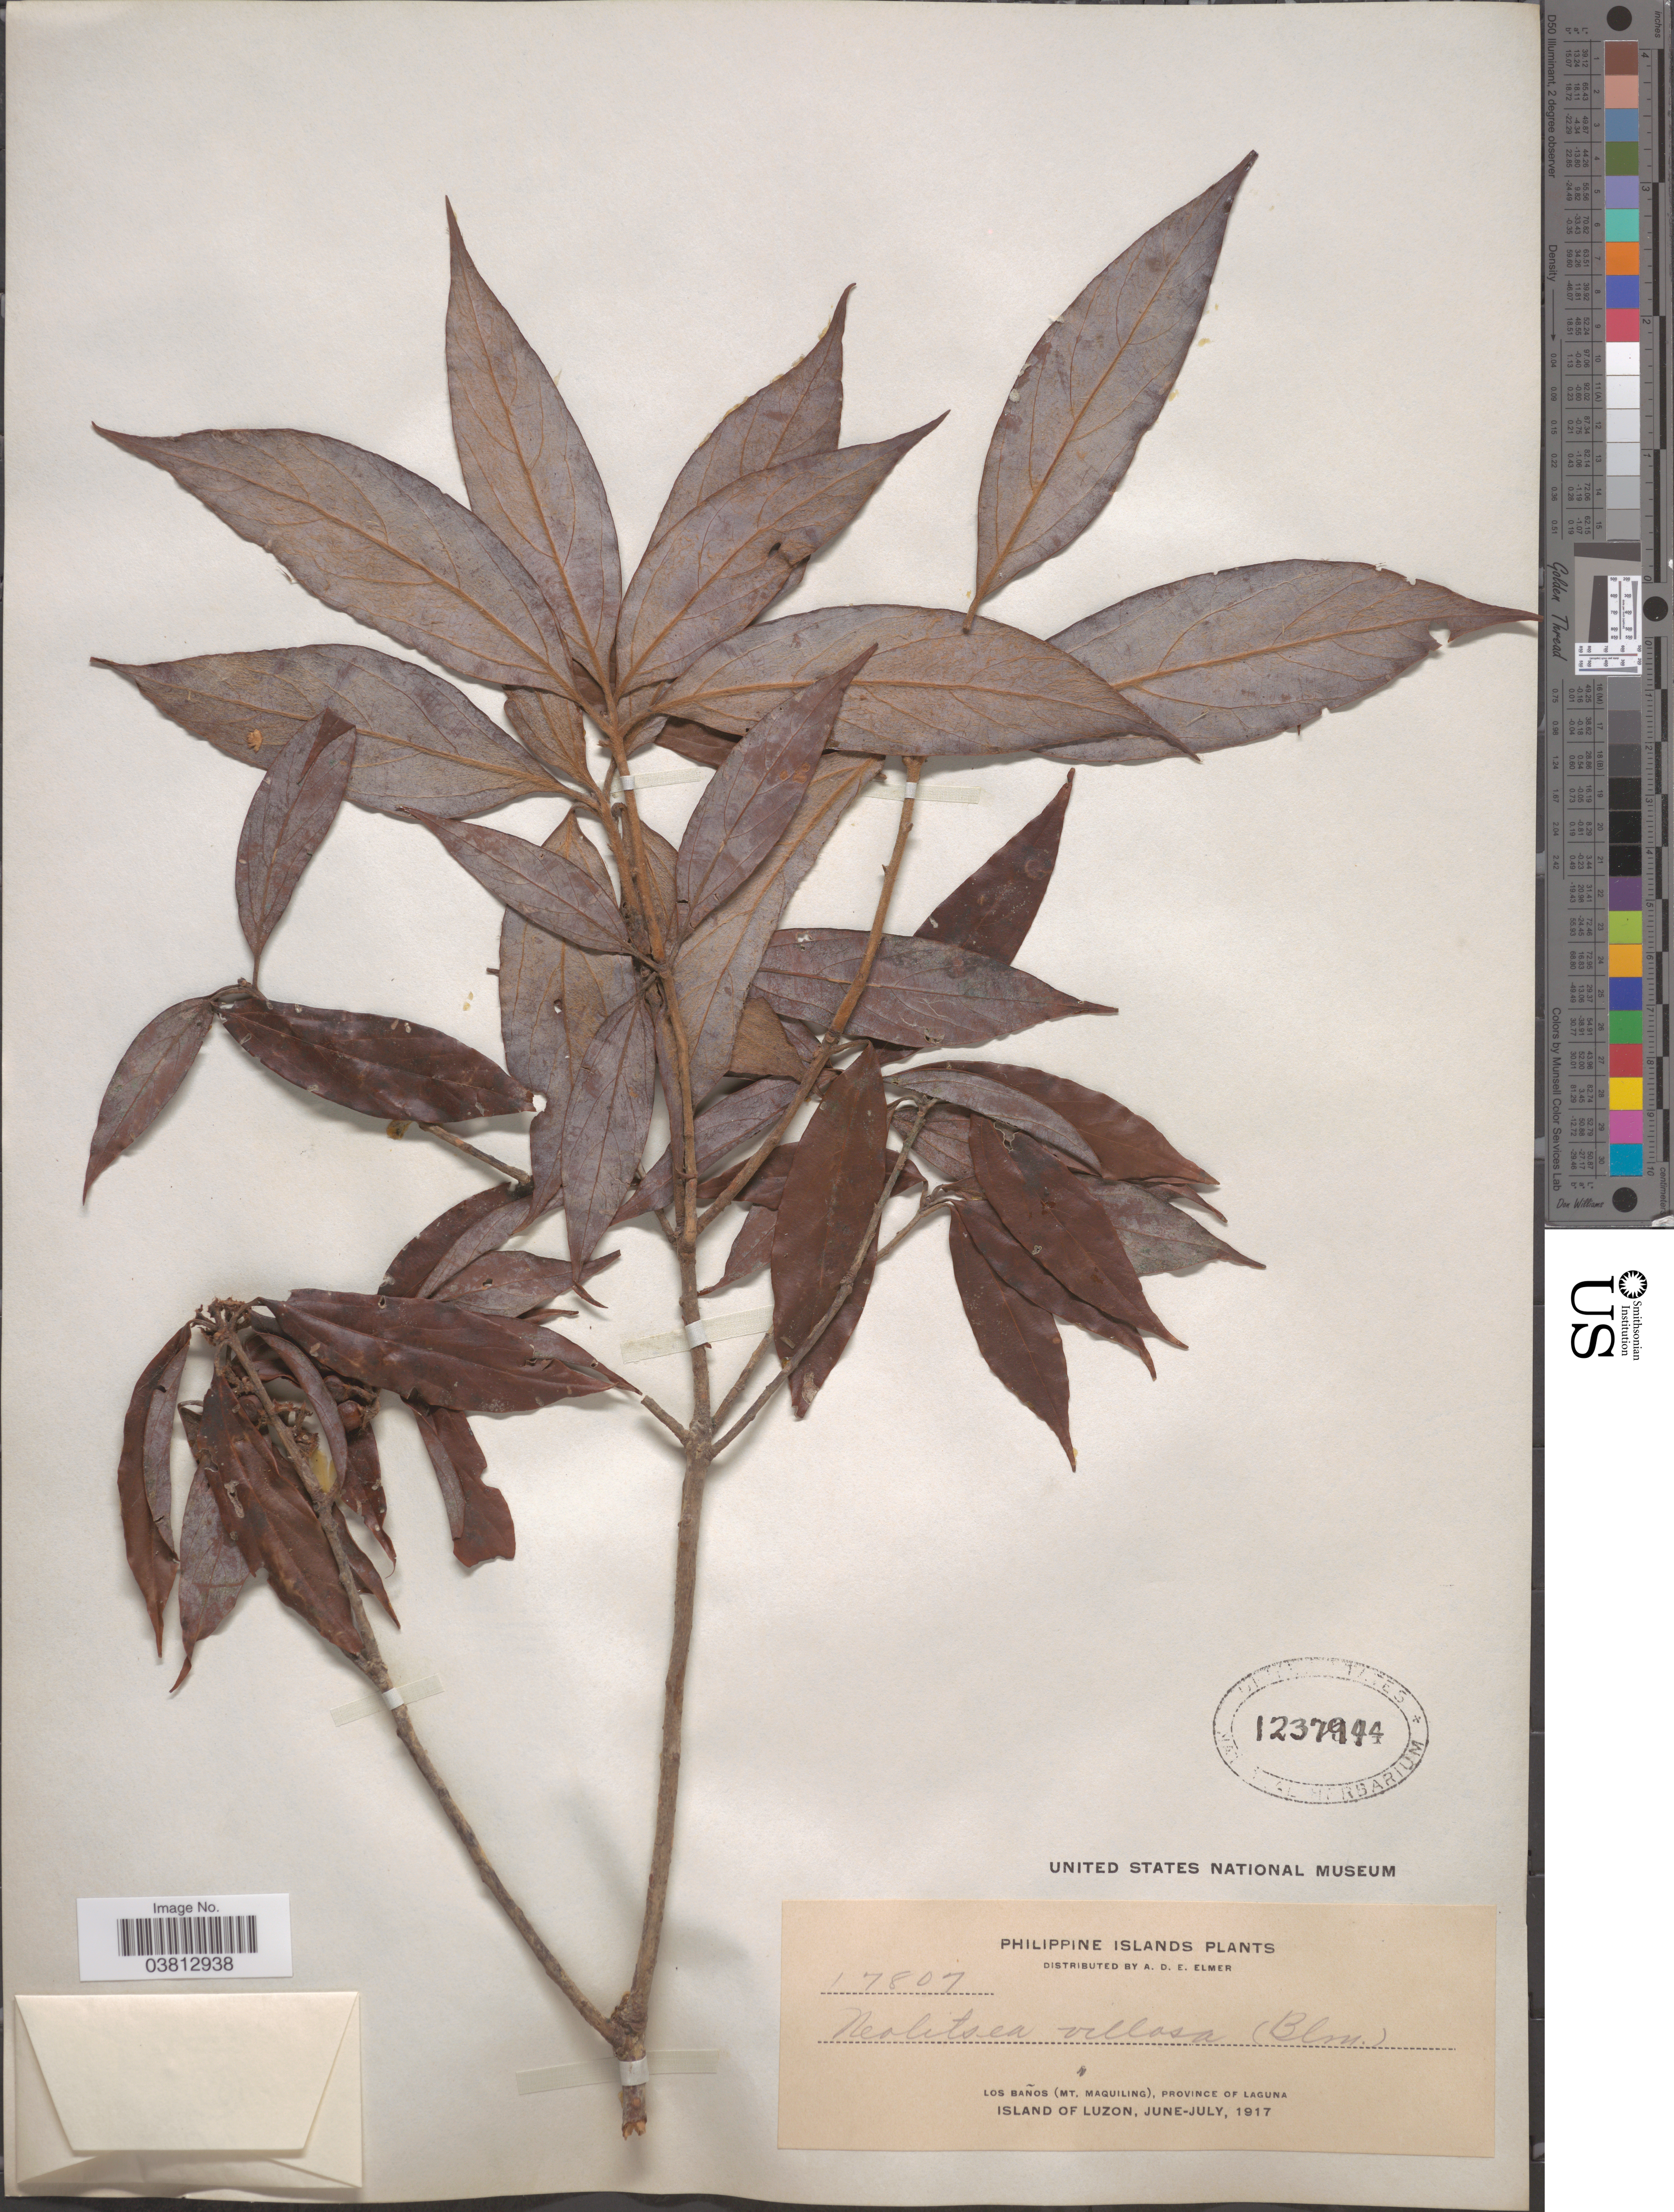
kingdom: Plantae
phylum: Tracheophyta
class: Magnoliopsida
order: Laurales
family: Lauraceae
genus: Neolitsea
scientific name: Neolitsea villosa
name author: (Blume) Merr.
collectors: A. D. E. Elmer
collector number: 17807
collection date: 1917-06/1917-07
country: Philippines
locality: Philippine Islands. Los Baños (Mt. Maquiling), Province of Laguna. Island of Luzon.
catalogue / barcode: US 1237944